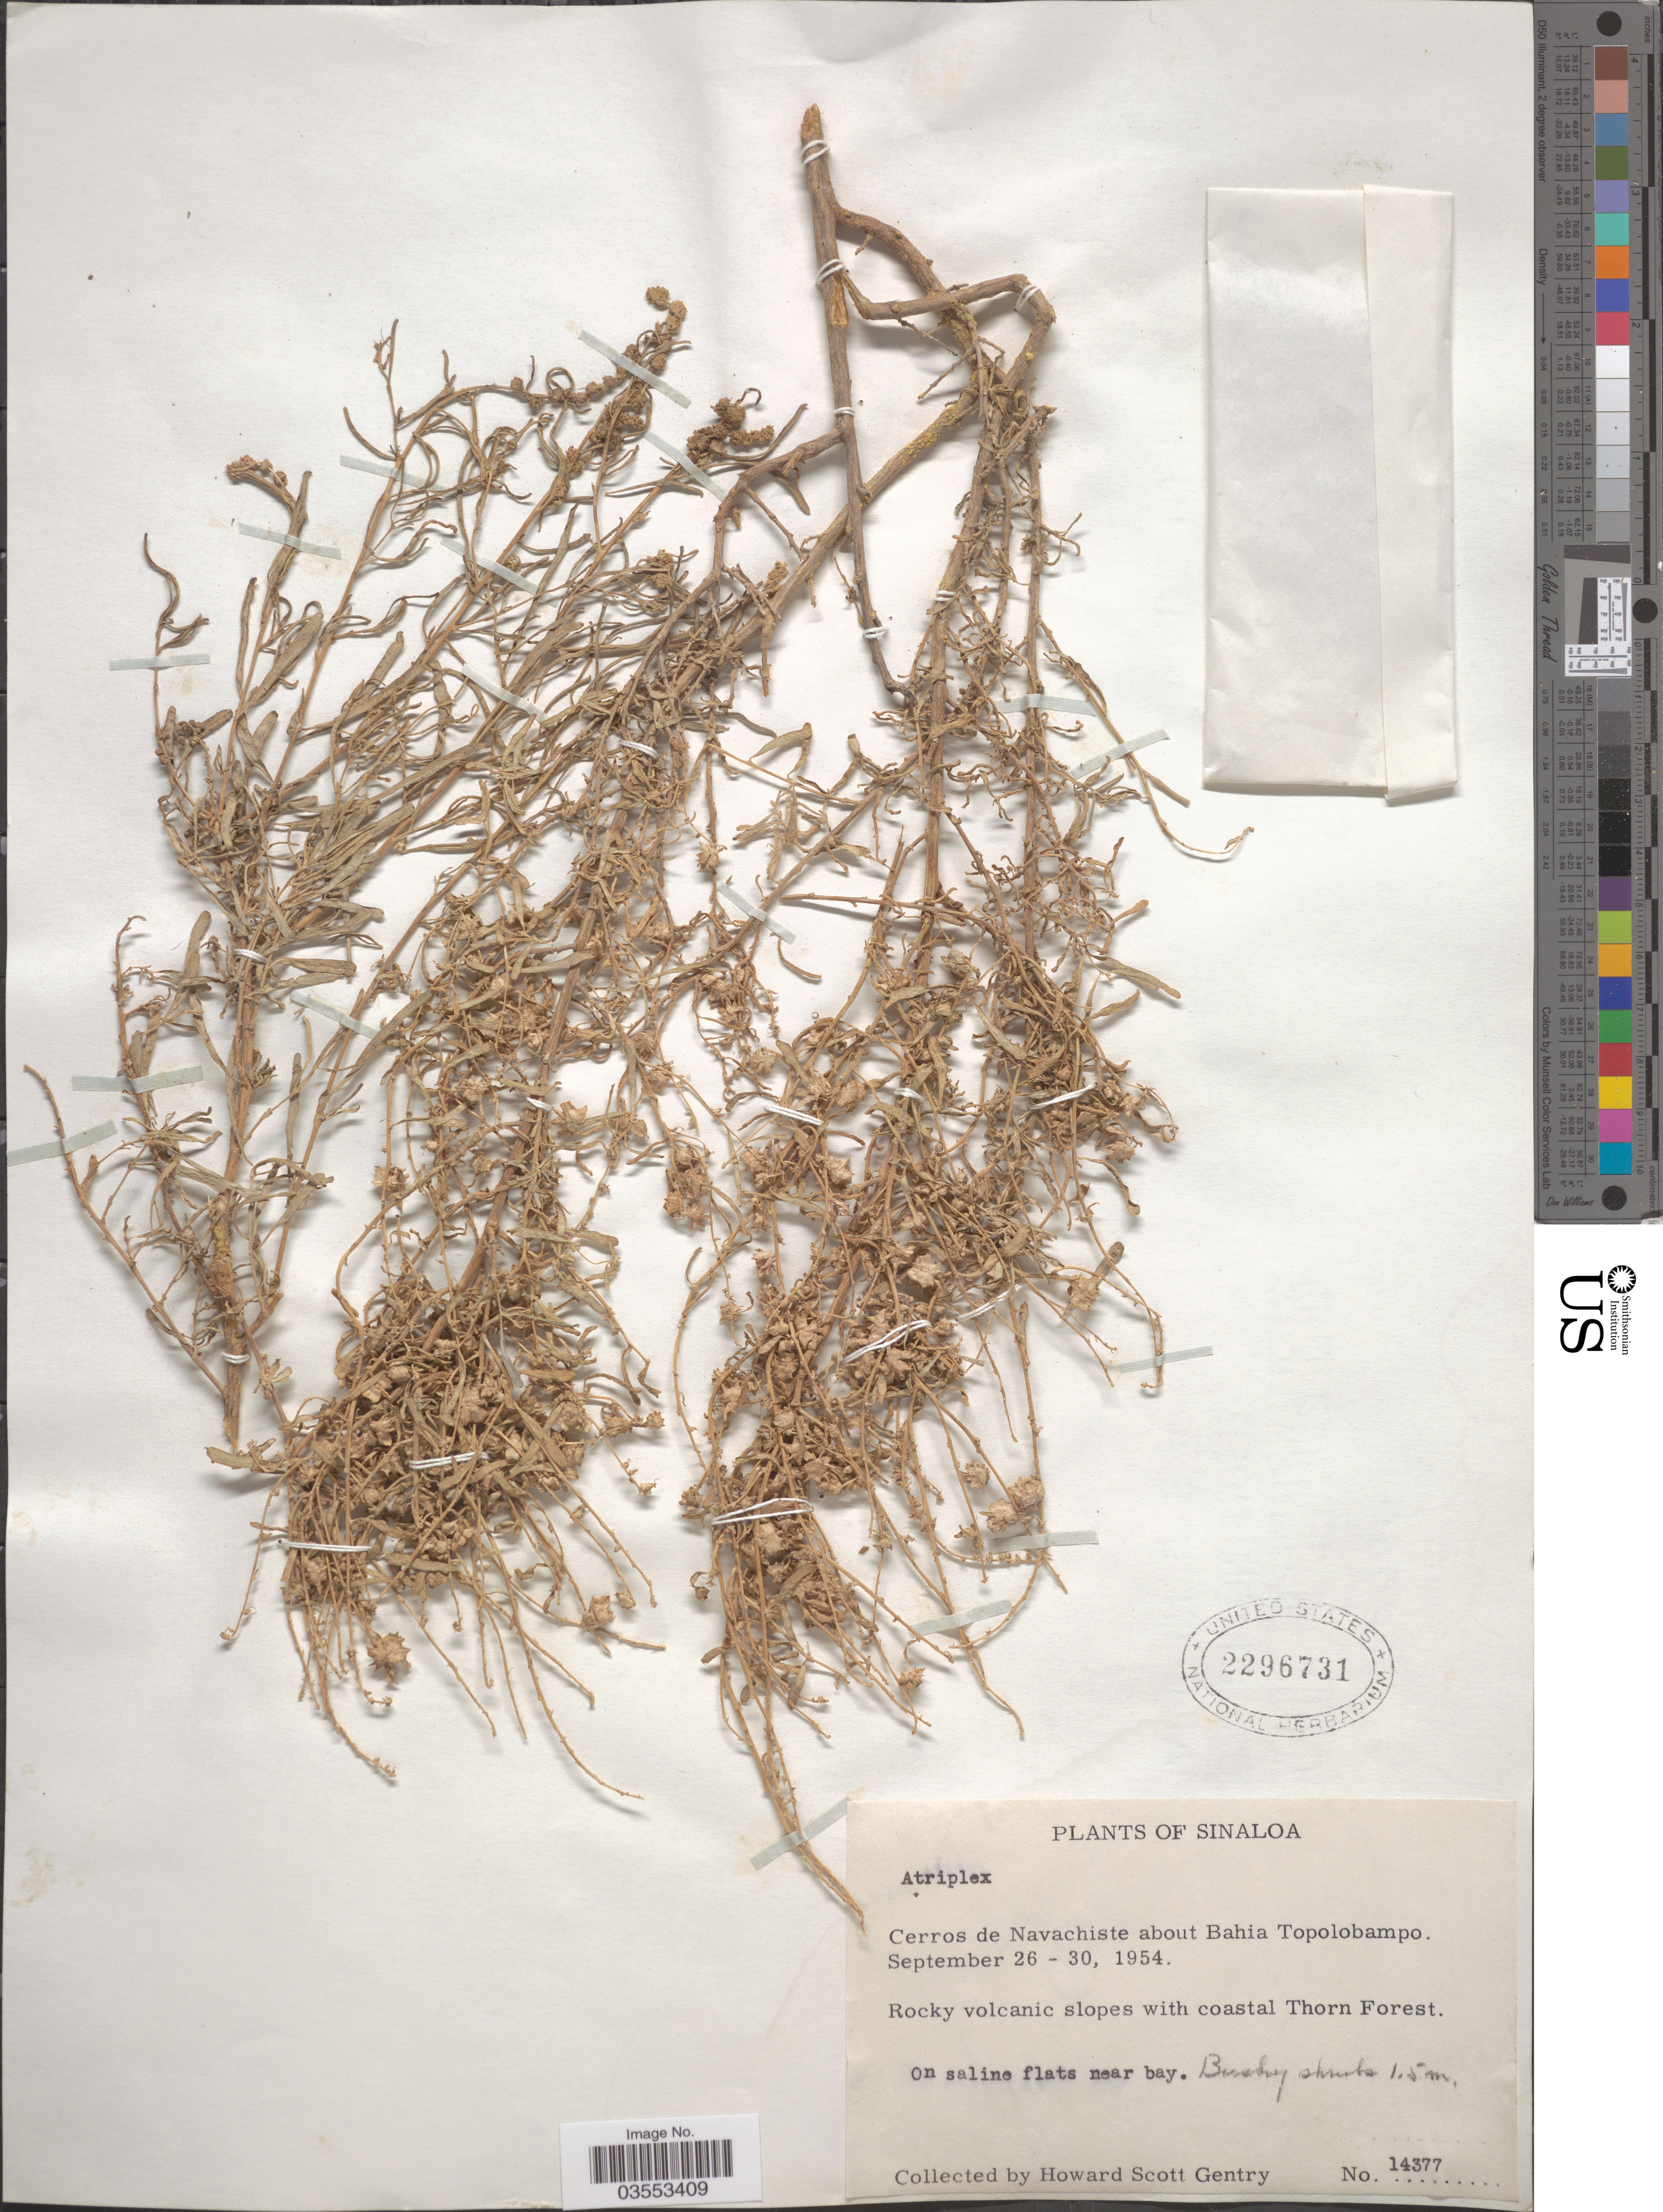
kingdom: Plantae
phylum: Tracheophyta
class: Magnoliopsida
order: Caryophyllales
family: Amaranthaceae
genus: Atriplex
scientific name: Atriplex sp.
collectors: H. S. Gentry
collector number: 14377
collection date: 1954-09-26/1954-09-30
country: Mexico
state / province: Sinaloa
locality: Cerros de Navachiste about Bahia Topolobampo. Rocky volcanic slopes with coastal Thorn Forest. On saline flats near bay.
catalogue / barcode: US 2296731